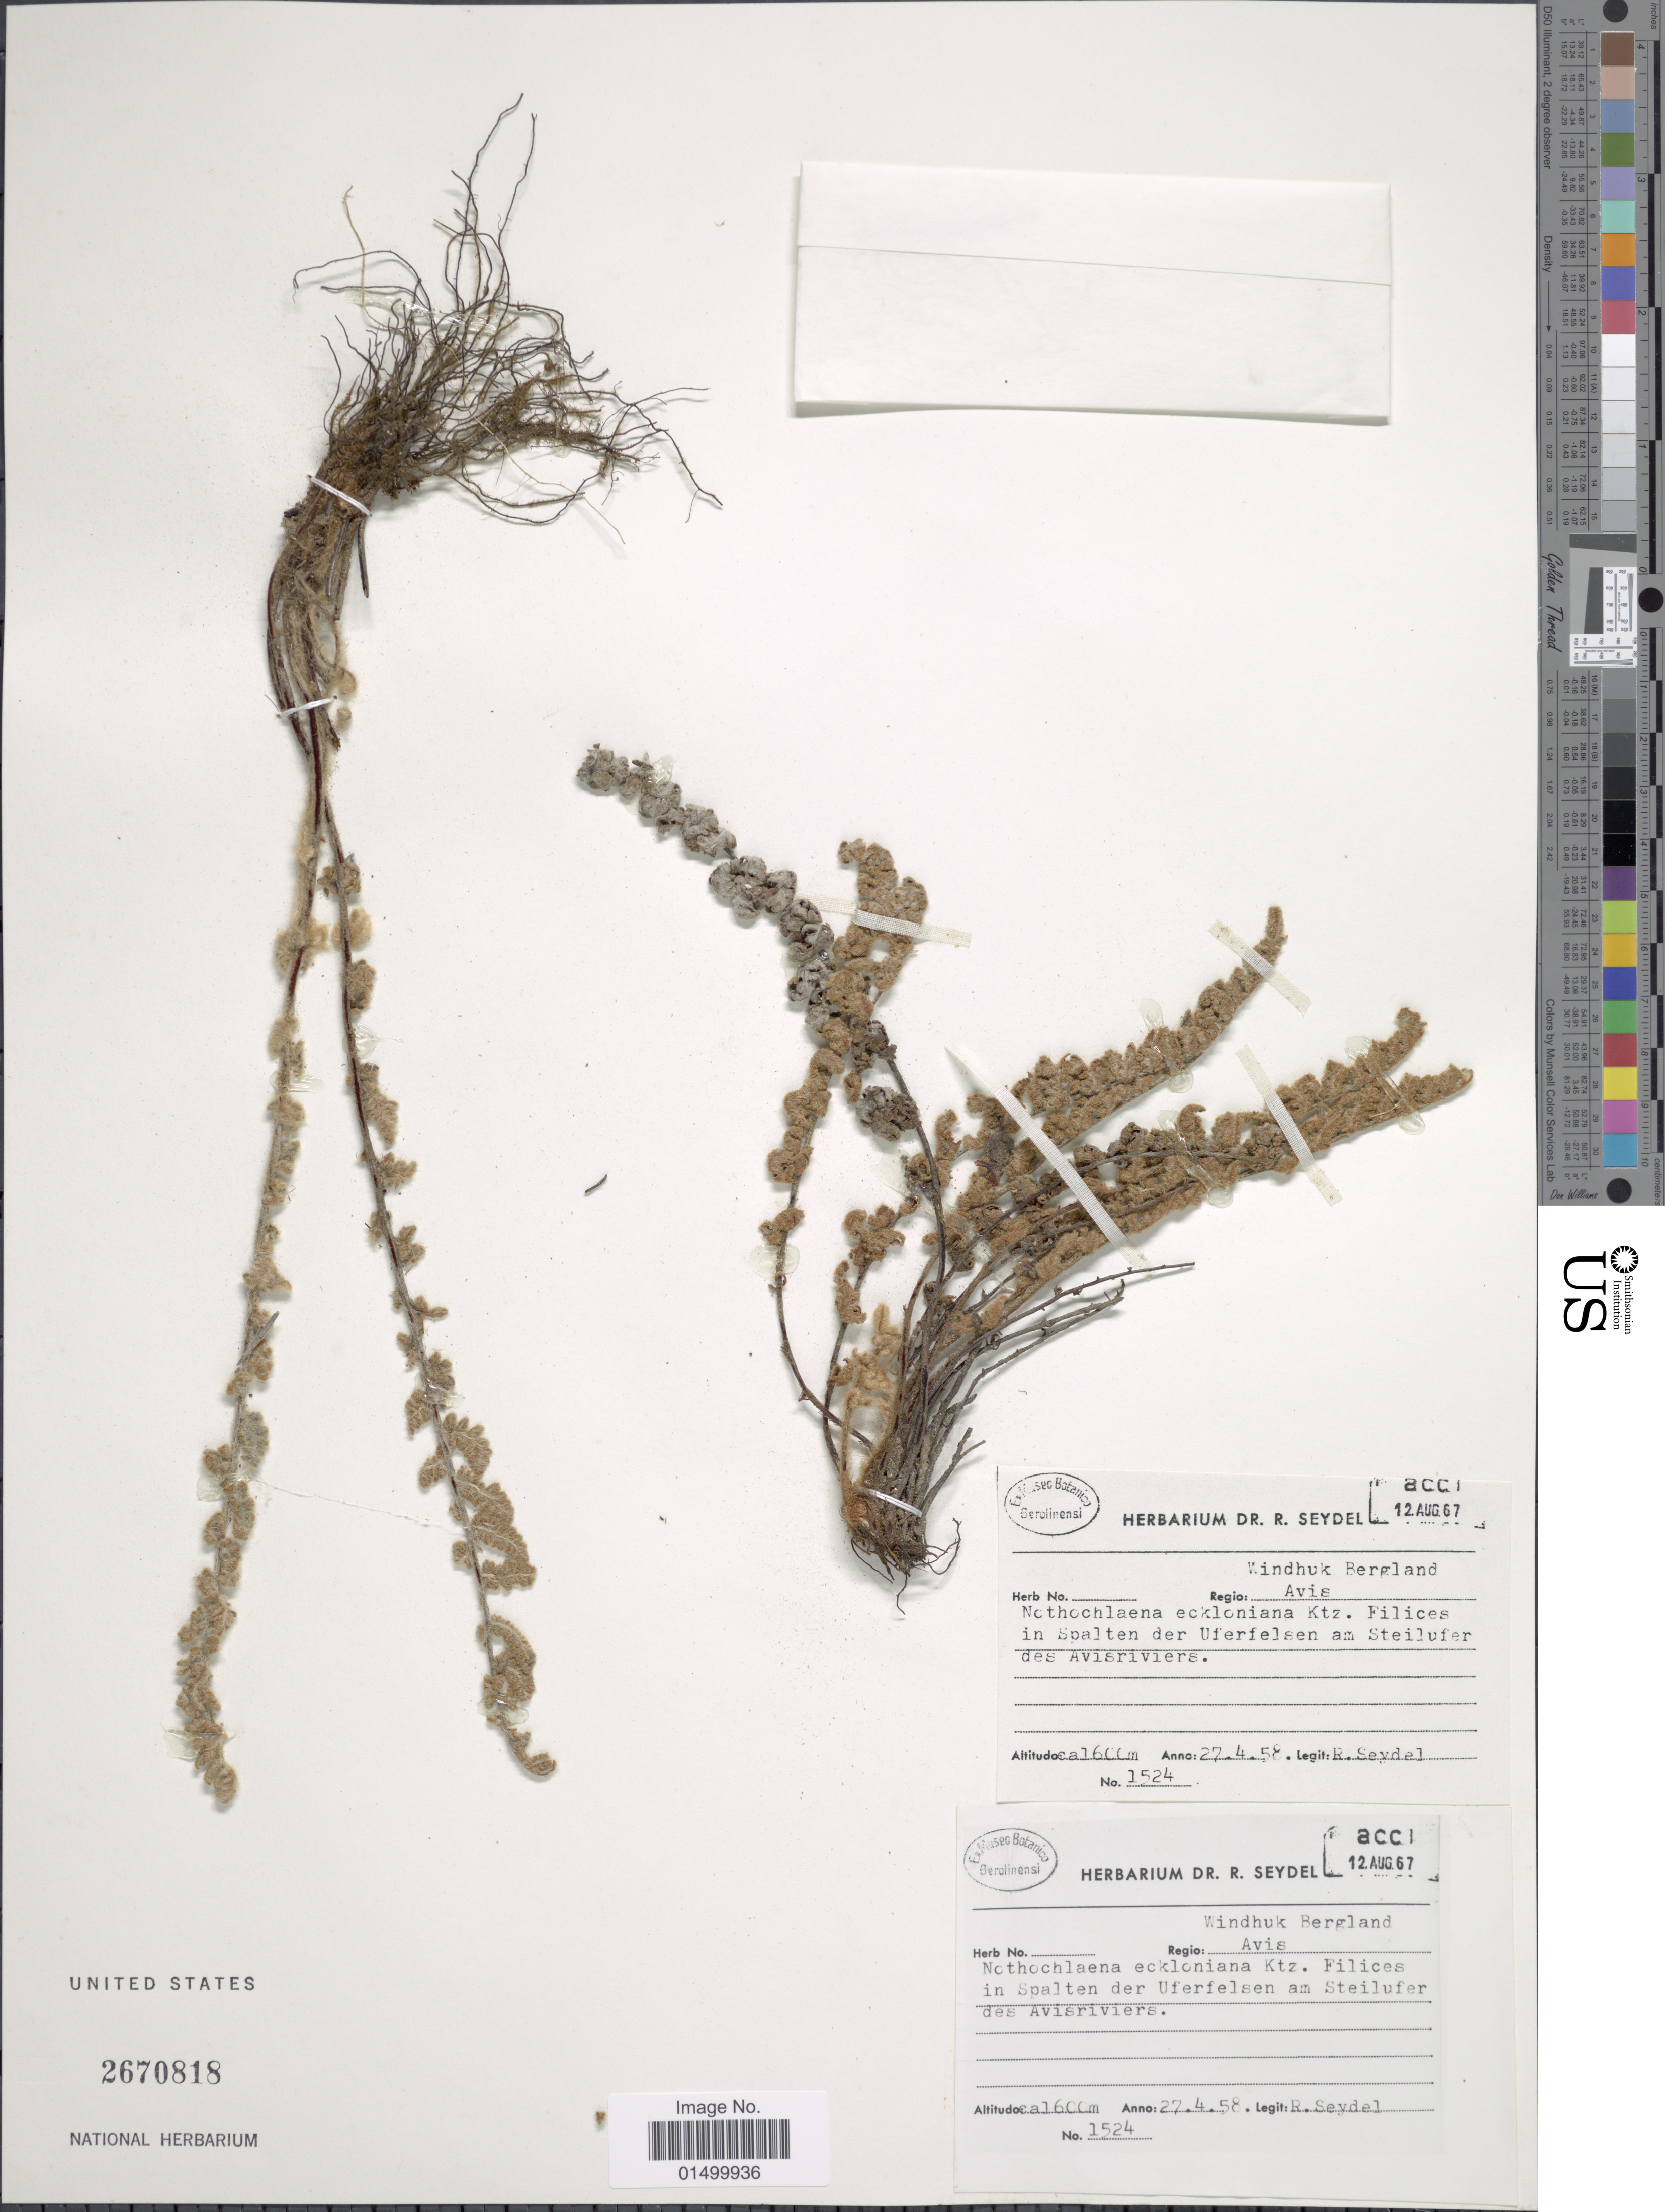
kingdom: Plantae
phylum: Tracheophyta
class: Polypodiopsida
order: Polypodiales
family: Pteridaceae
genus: Cheilanthes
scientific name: Cheilanthes eckloniana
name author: Mett.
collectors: R. Seydel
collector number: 1524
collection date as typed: Transcribed d/m/y: 27/4/58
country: Namibia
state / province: Khomas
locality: Spalten der Uferfelsen am Steilufer des Avisriviers, regio: Avis, Windhuk Bergland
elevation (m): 1600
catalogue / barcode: US 2670818